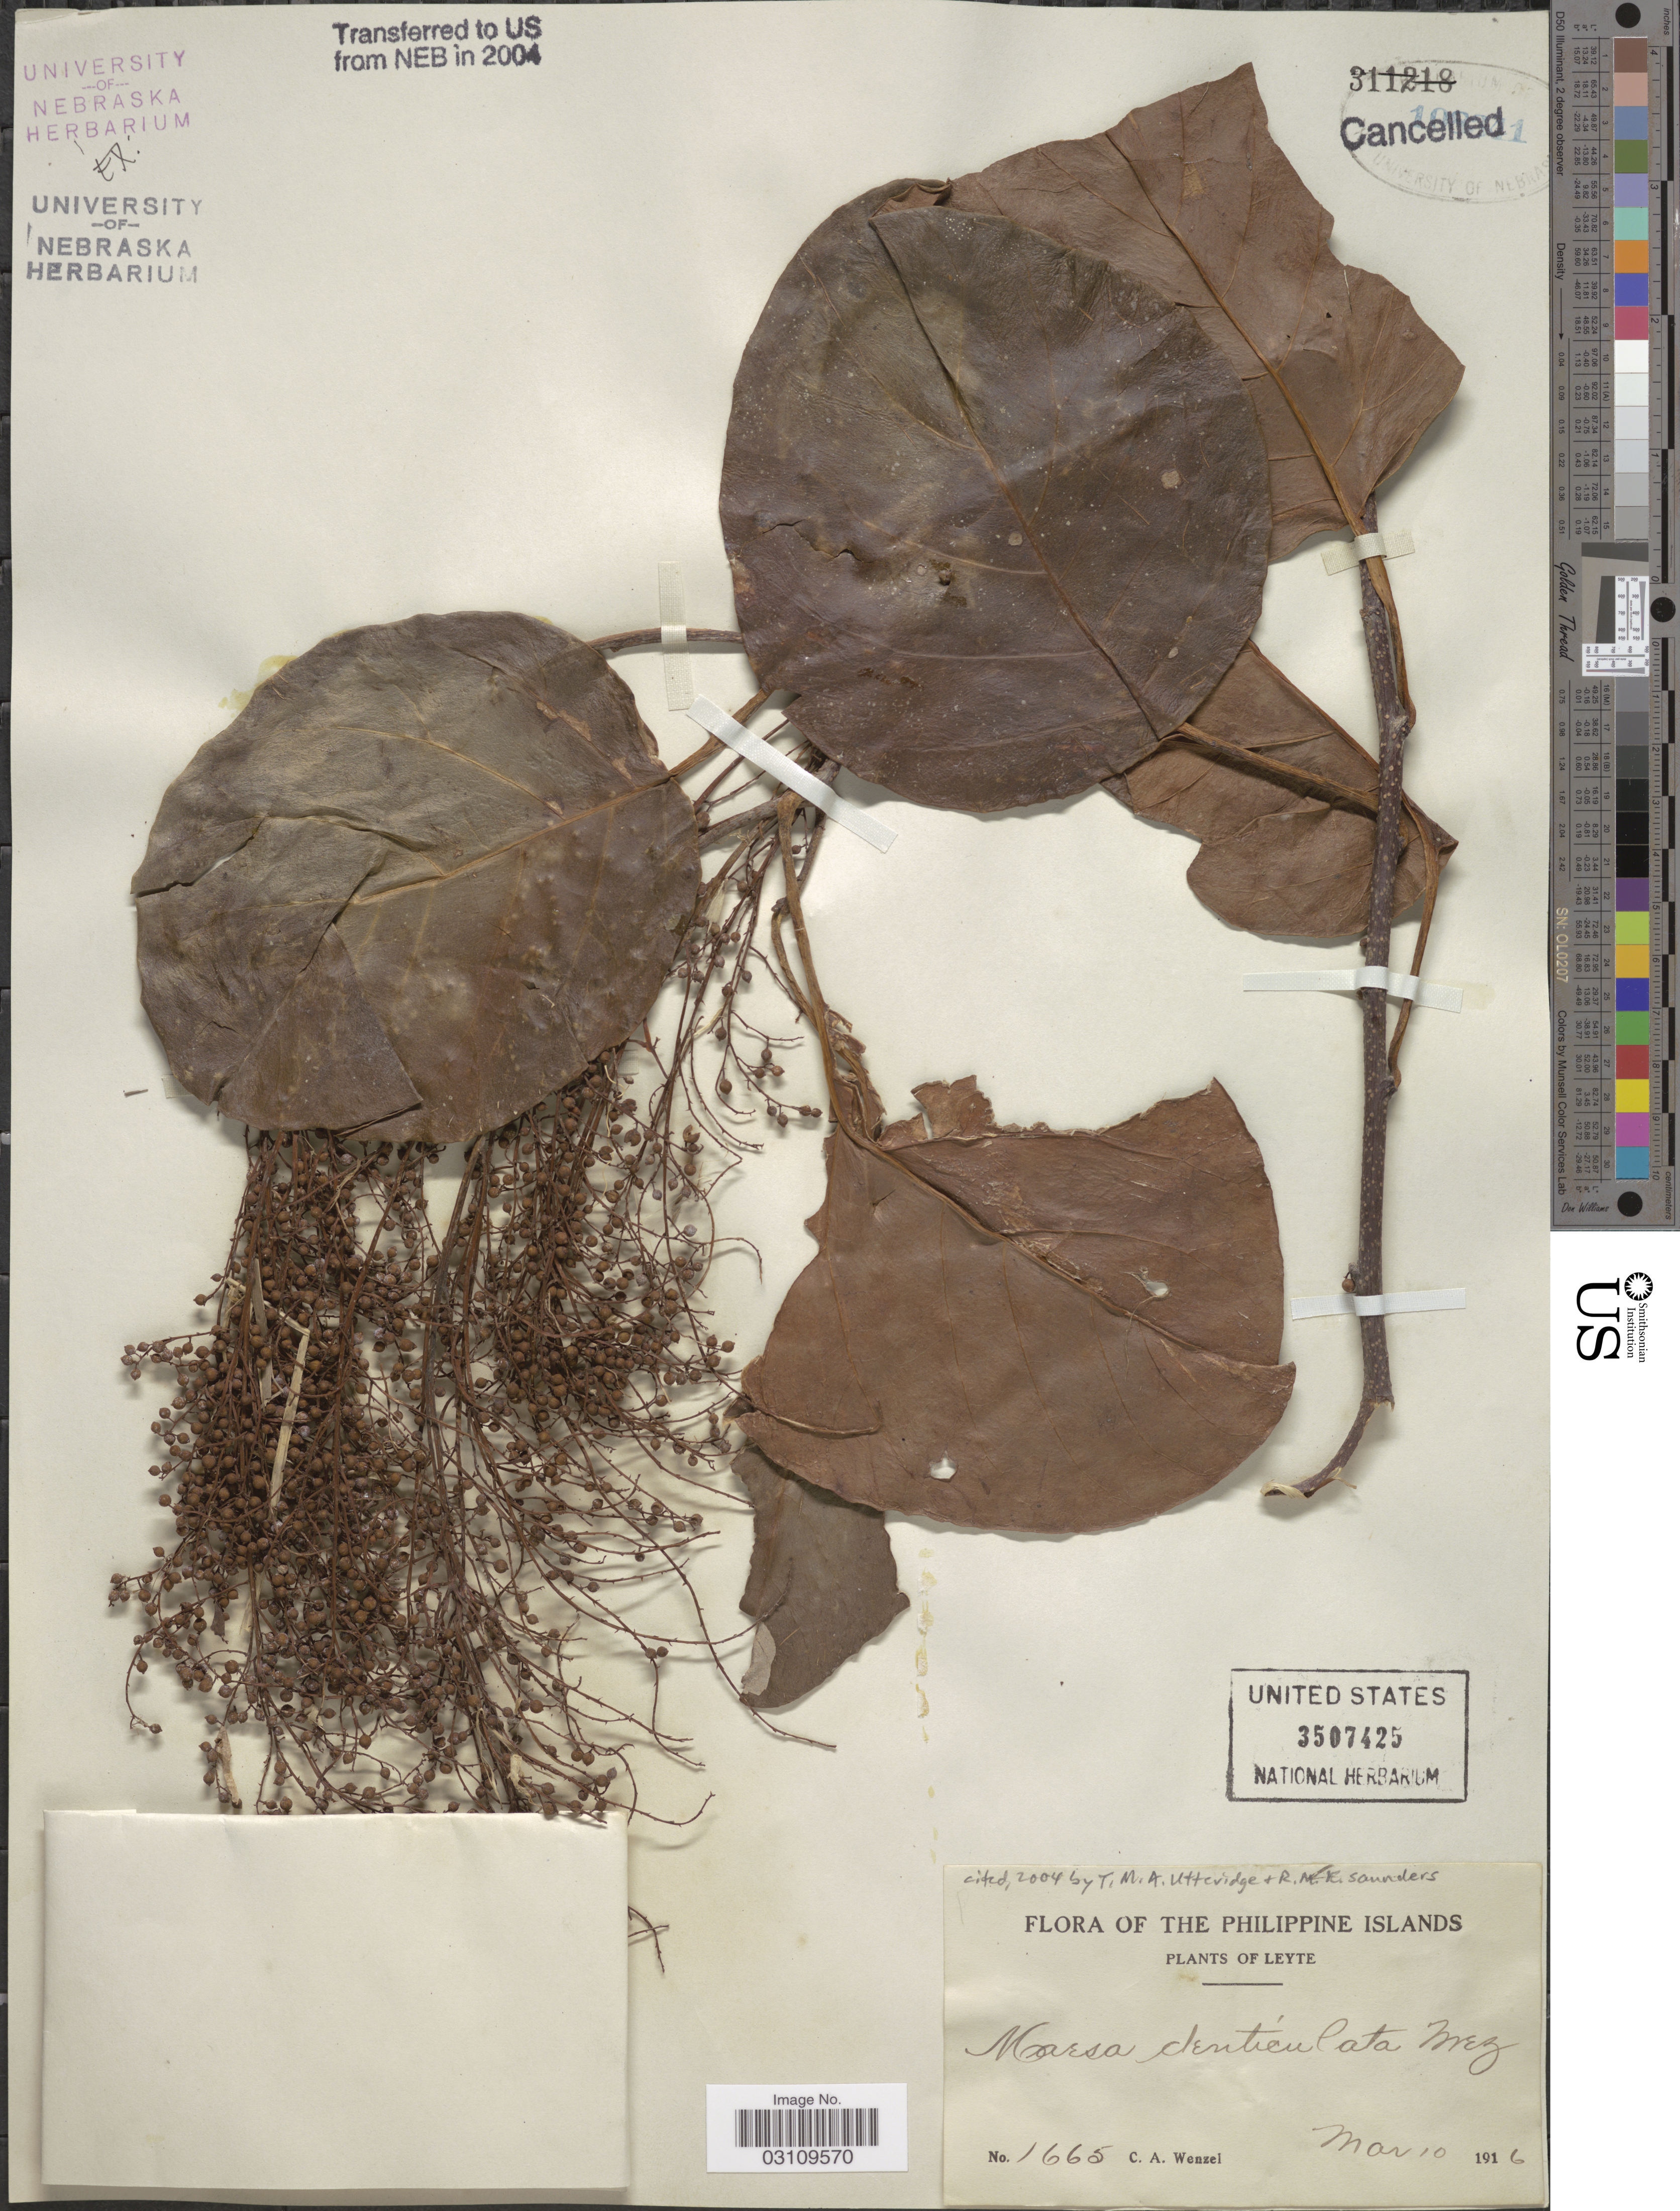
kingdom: Plantae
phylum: Tracheophyta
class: Magnoliopsida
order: Ericales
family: Primulaceae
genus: Maesa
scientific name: Maesa denticulata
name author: Mez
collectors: C. Wenzel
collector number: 1665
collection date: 1916-03-10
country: Philippines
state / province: Eastern Visayas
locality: Leyte.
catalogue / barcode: US 3507425